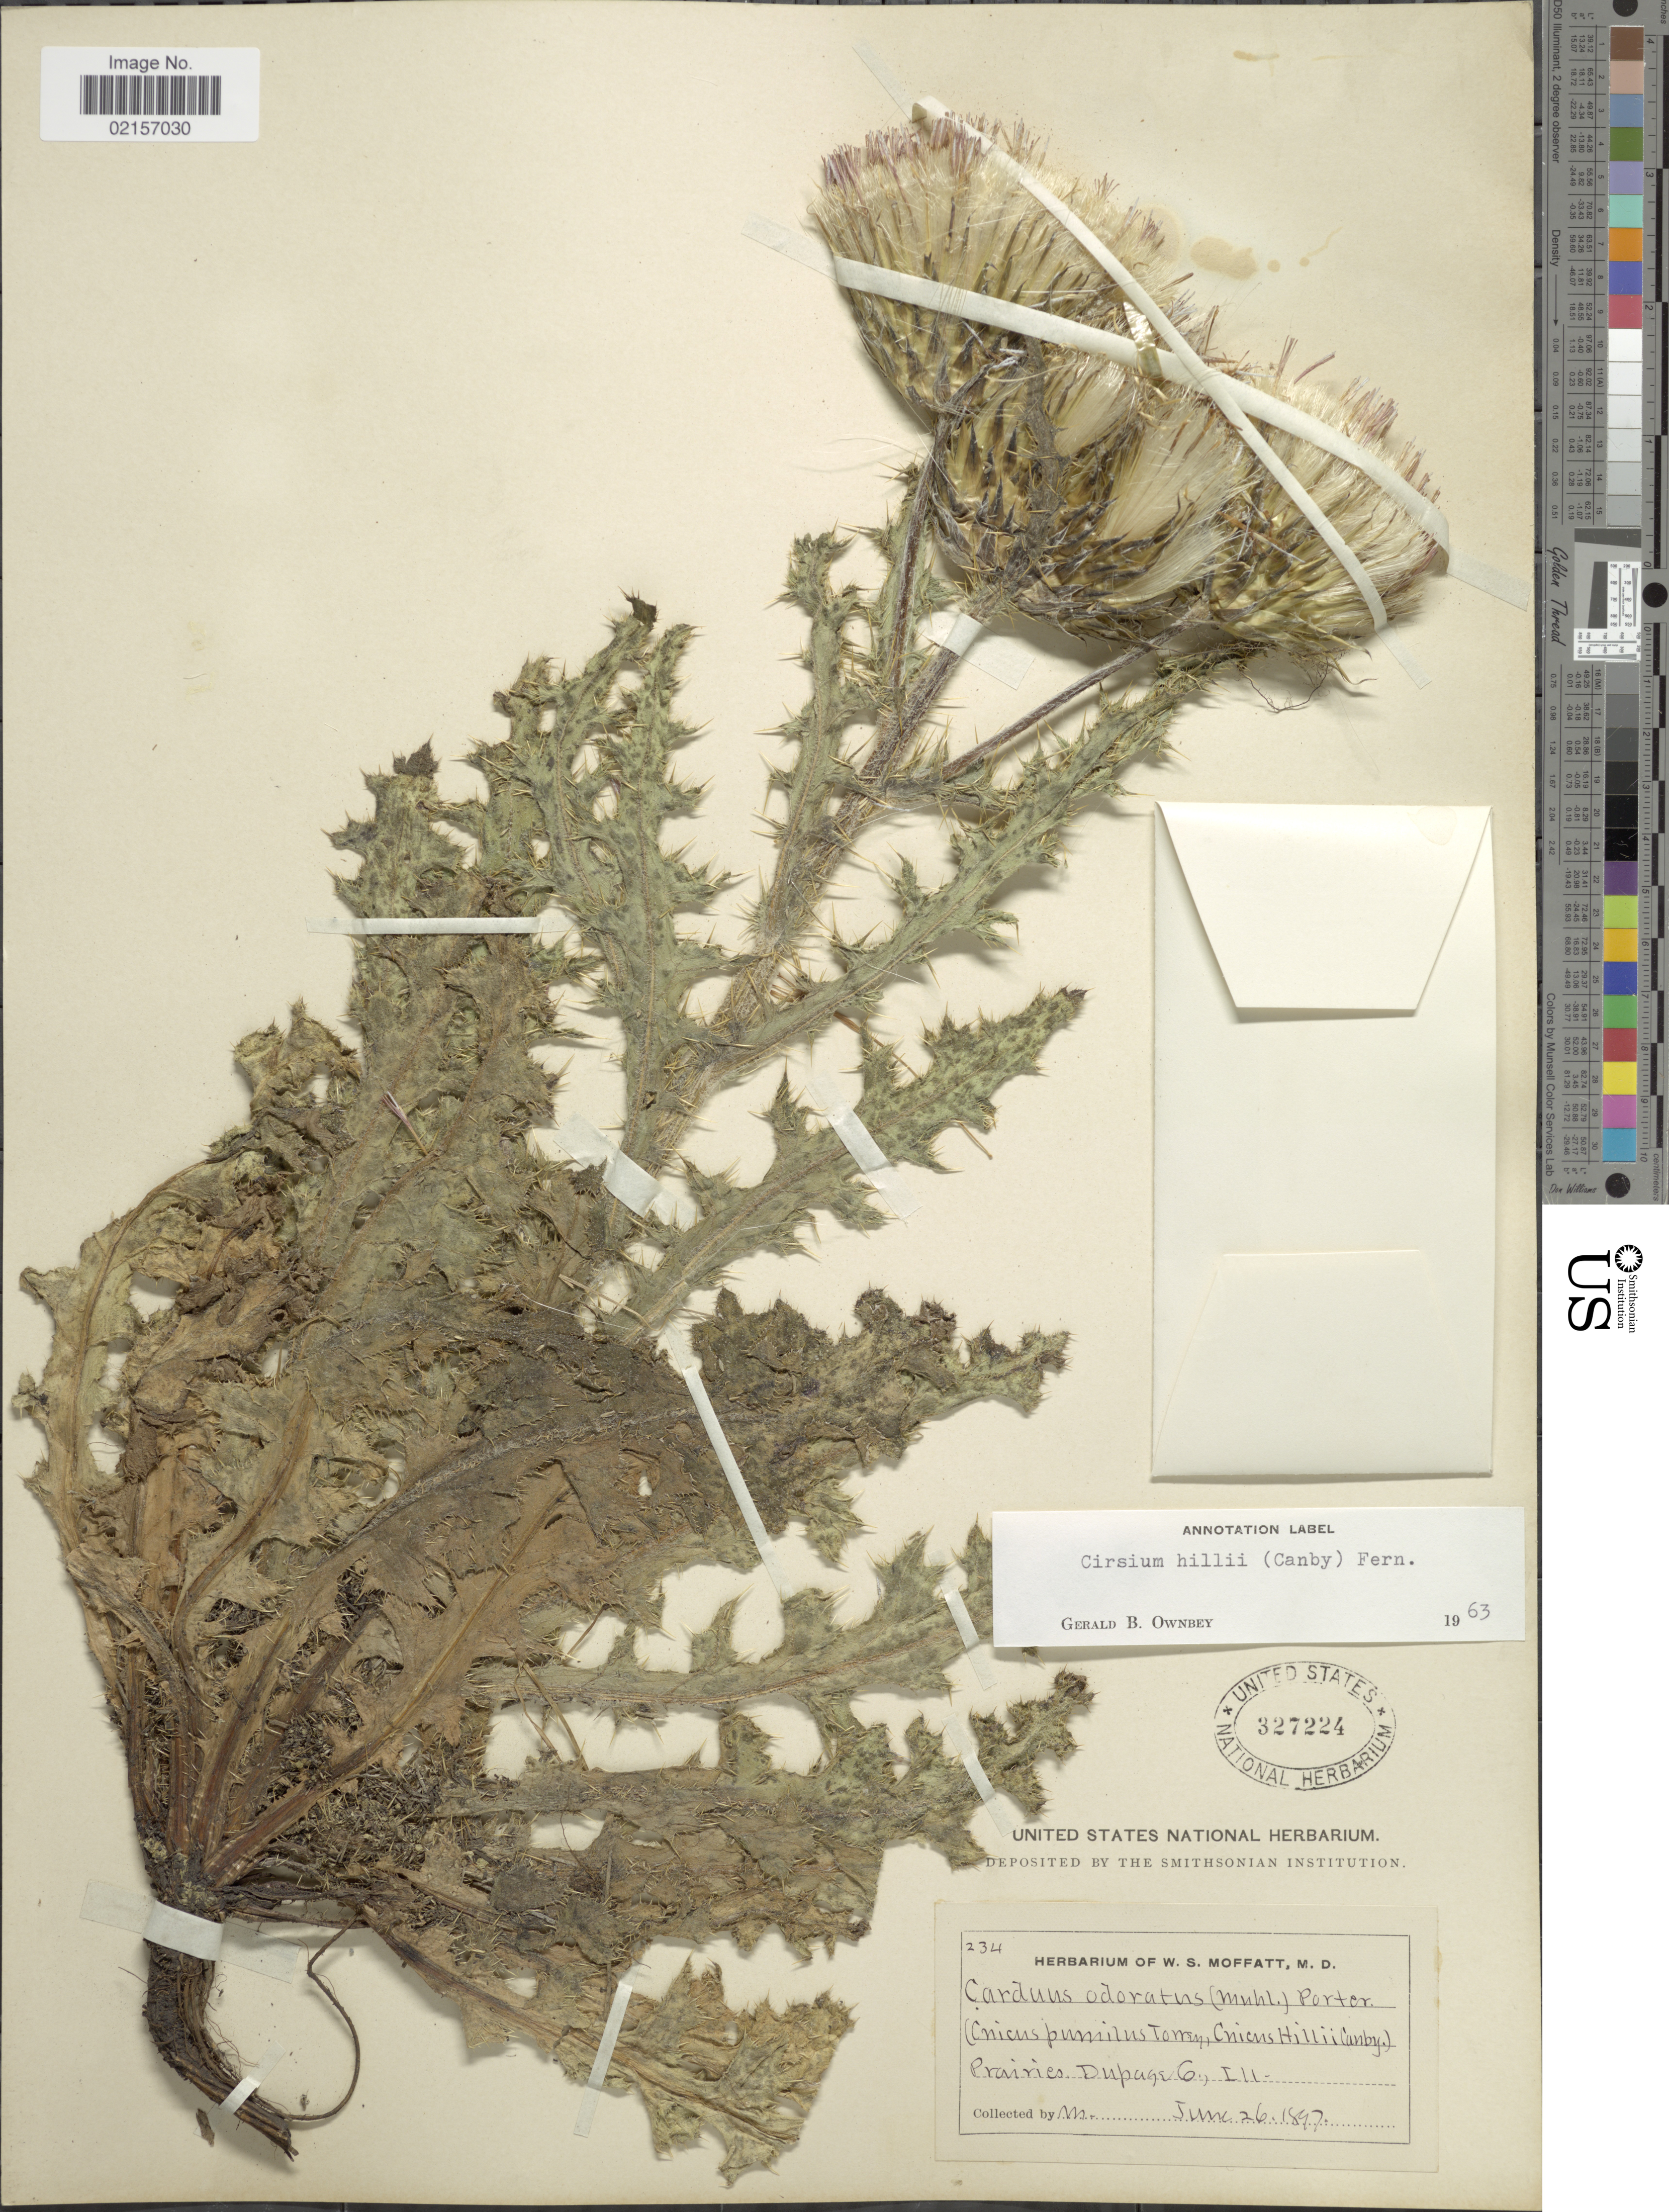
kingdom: Plantae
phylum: Tracheophyta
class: Magnoliopsida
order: Asterales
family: Asteraceae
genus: Cirsium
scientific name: Cirsium pumilum var. hillii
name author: (Canby) B. Boivin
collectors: W. Moffatt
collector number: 234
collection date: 1897-06-26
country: United States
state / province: Illinois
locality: Prairies Dupage Co.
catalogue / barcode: US 327224